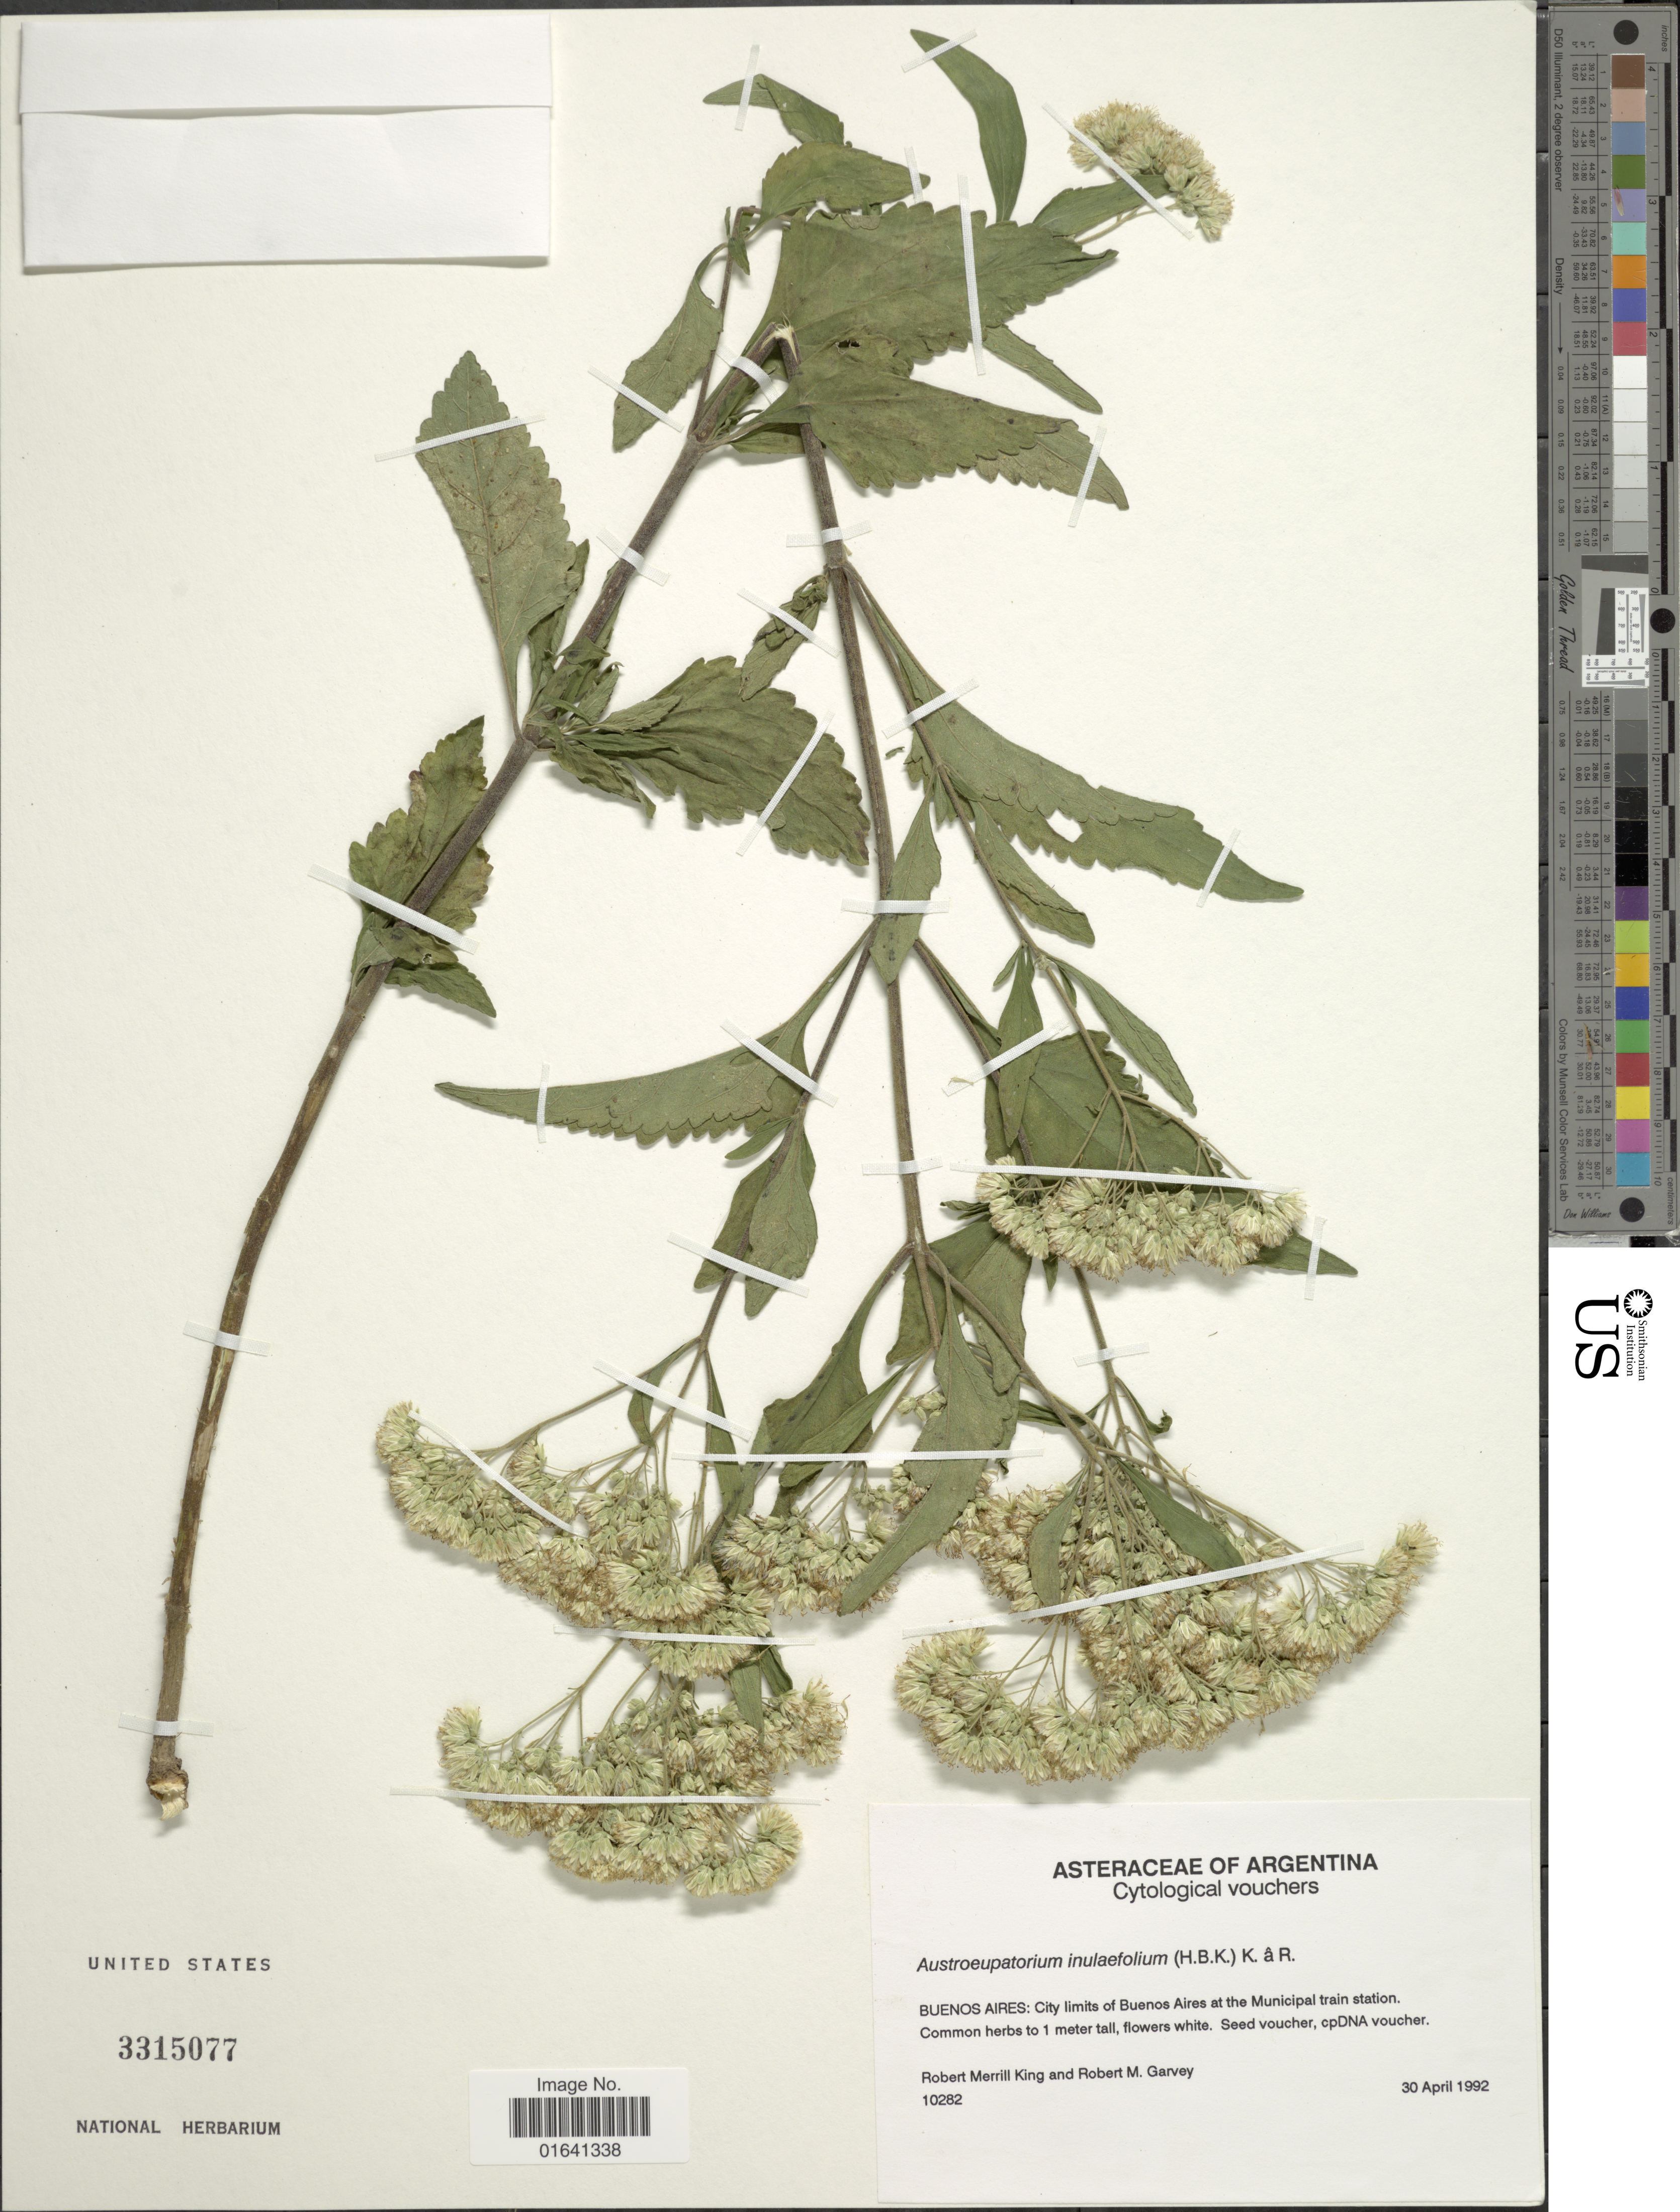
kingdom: Plantae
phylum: Tracheophyta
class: Magnoliopsida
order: Asterales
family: Asteraceae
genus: Austroeupatorium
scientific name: Austroeupatorium inulaefolium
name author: (Kunth) R.M. King & H. Rob.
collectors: R. M. King & R. Garvey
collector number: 10282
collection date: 1992-04-30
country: Argentina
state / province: Buenos Aires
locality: City limits of Buenos Aires at the Municipal train station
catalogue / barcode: US 3315077